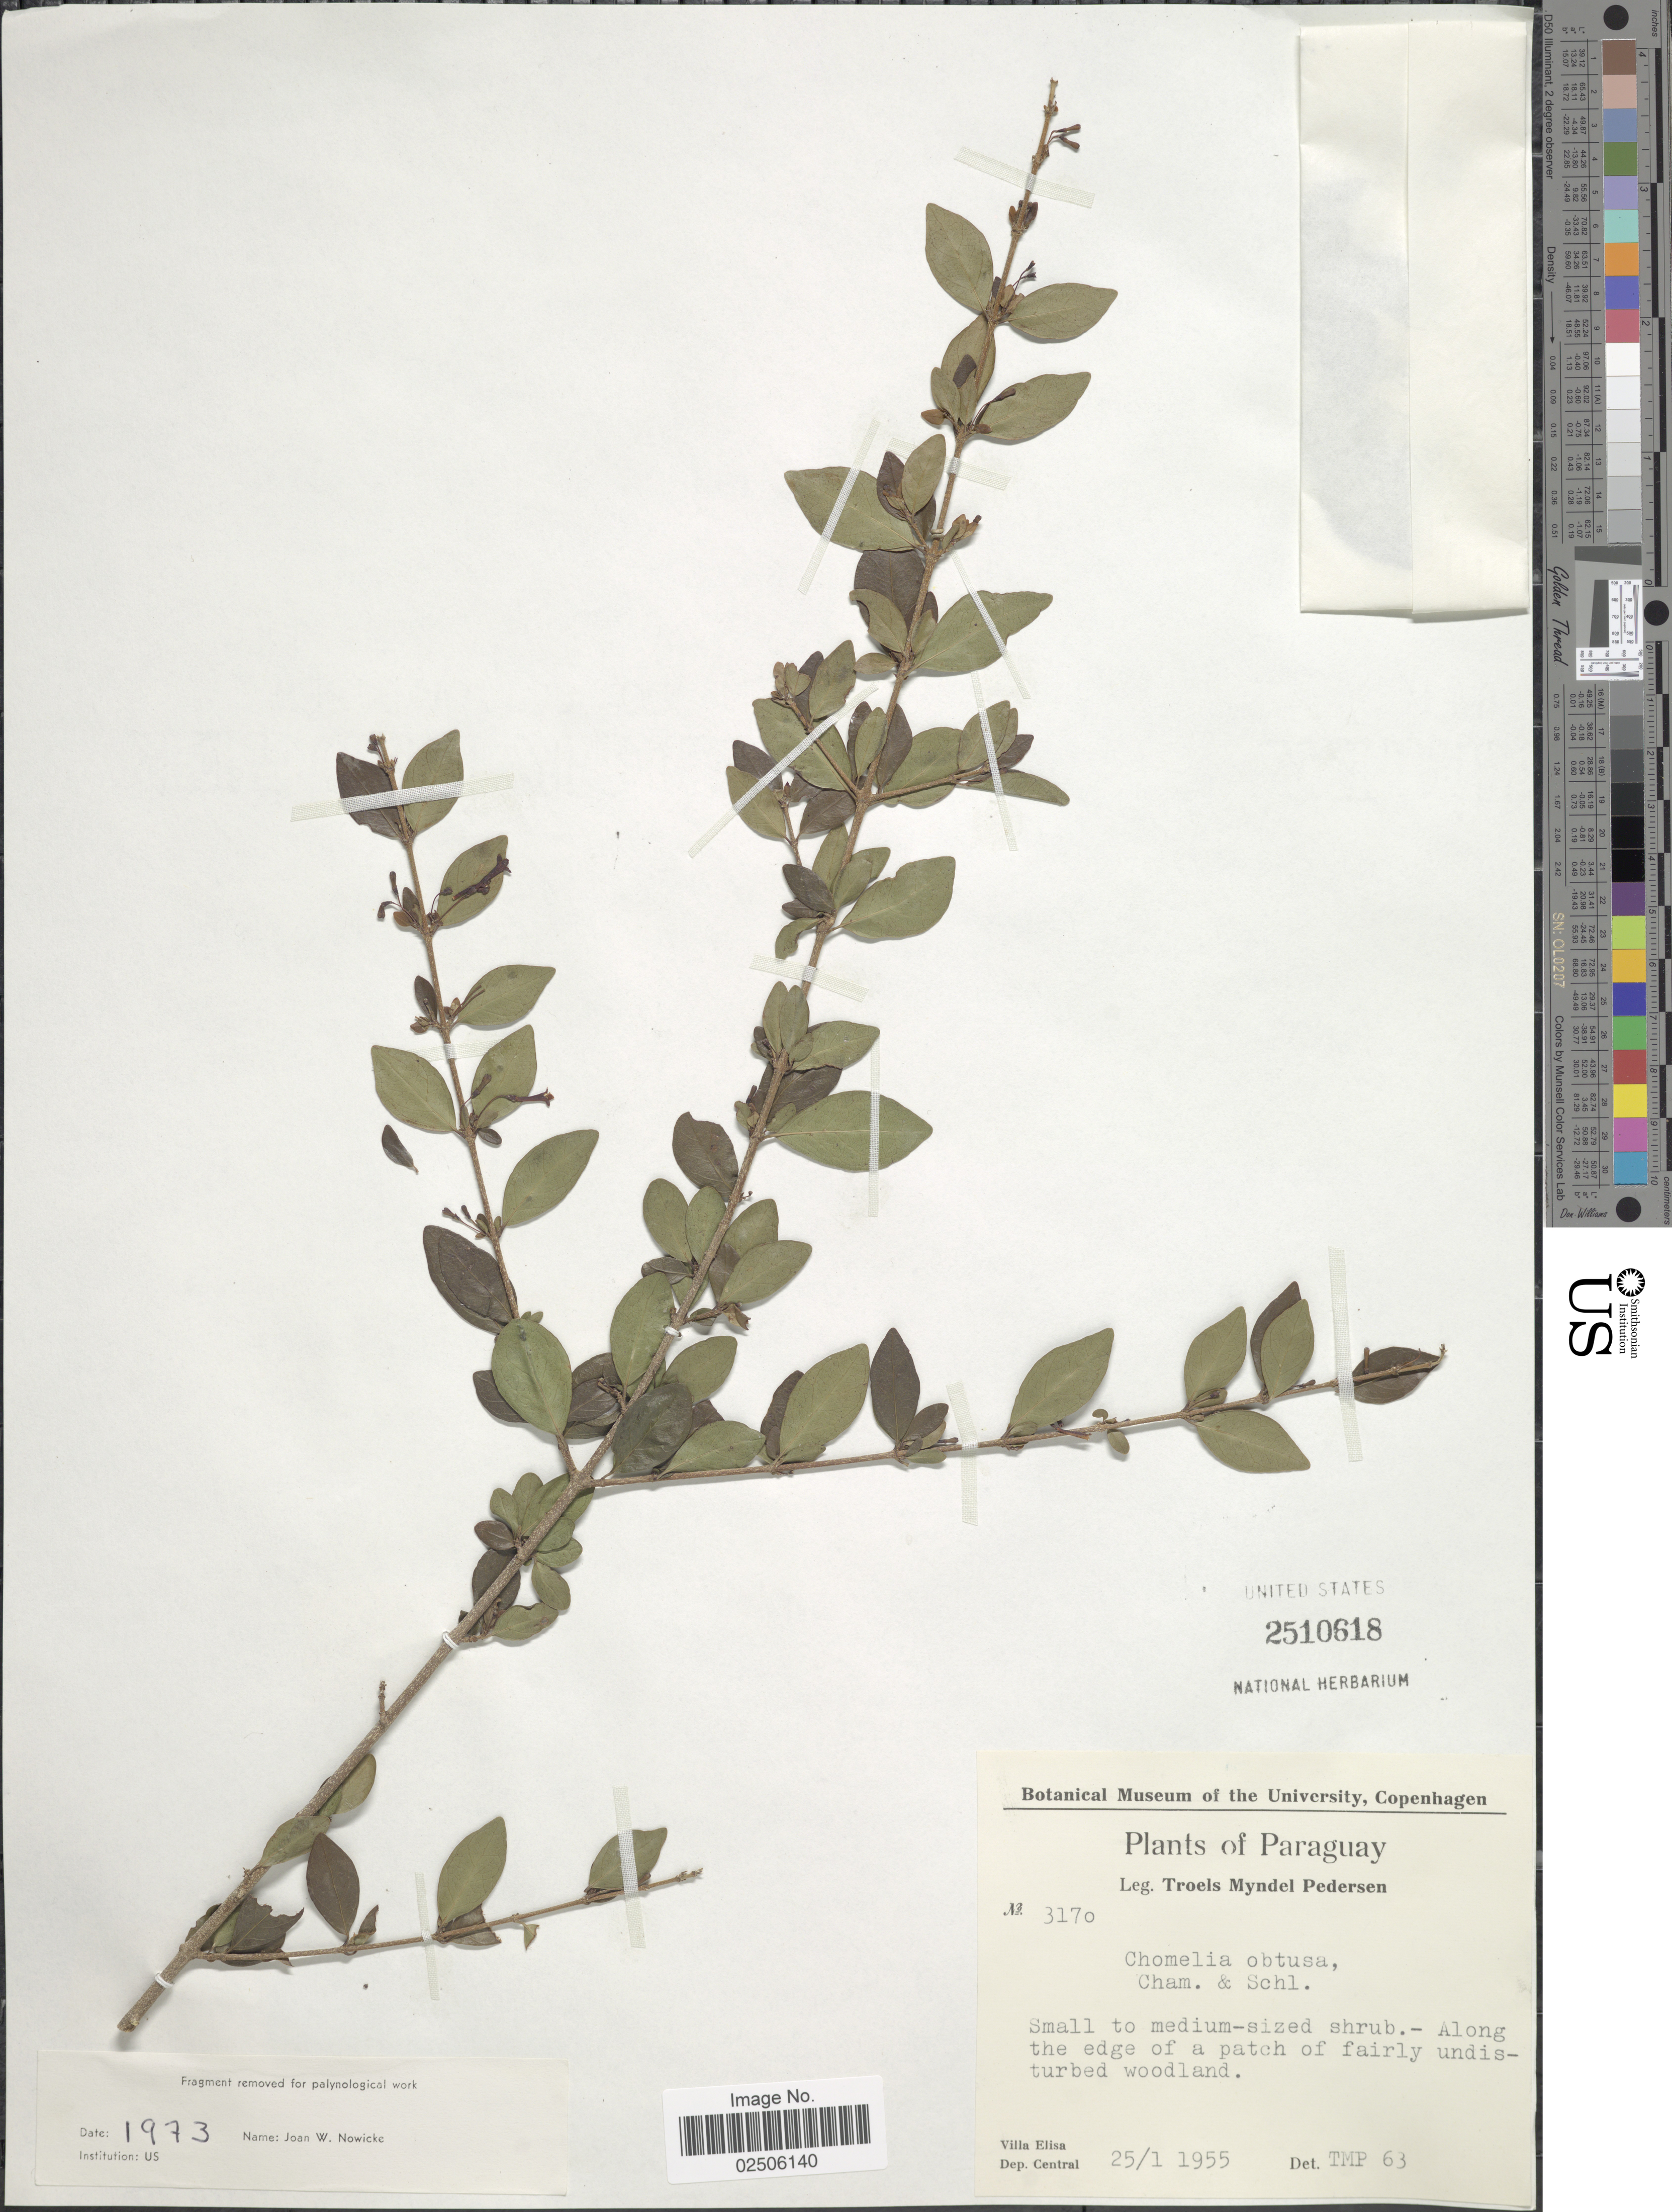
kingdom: Plantae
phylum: Tracheophyta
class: Magnoliopsida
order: Gentianales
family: Rubiaceae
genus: Chomelia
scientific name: Chomelia obtusa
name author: Cham. & Schltdl.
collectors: T. Pederson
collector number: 3170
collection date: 1955-01-25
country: Paraguay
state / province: Central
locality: Along the egde of a patch of fairly undisturbed woodland, Villa Elisa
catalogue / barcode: US 2510618